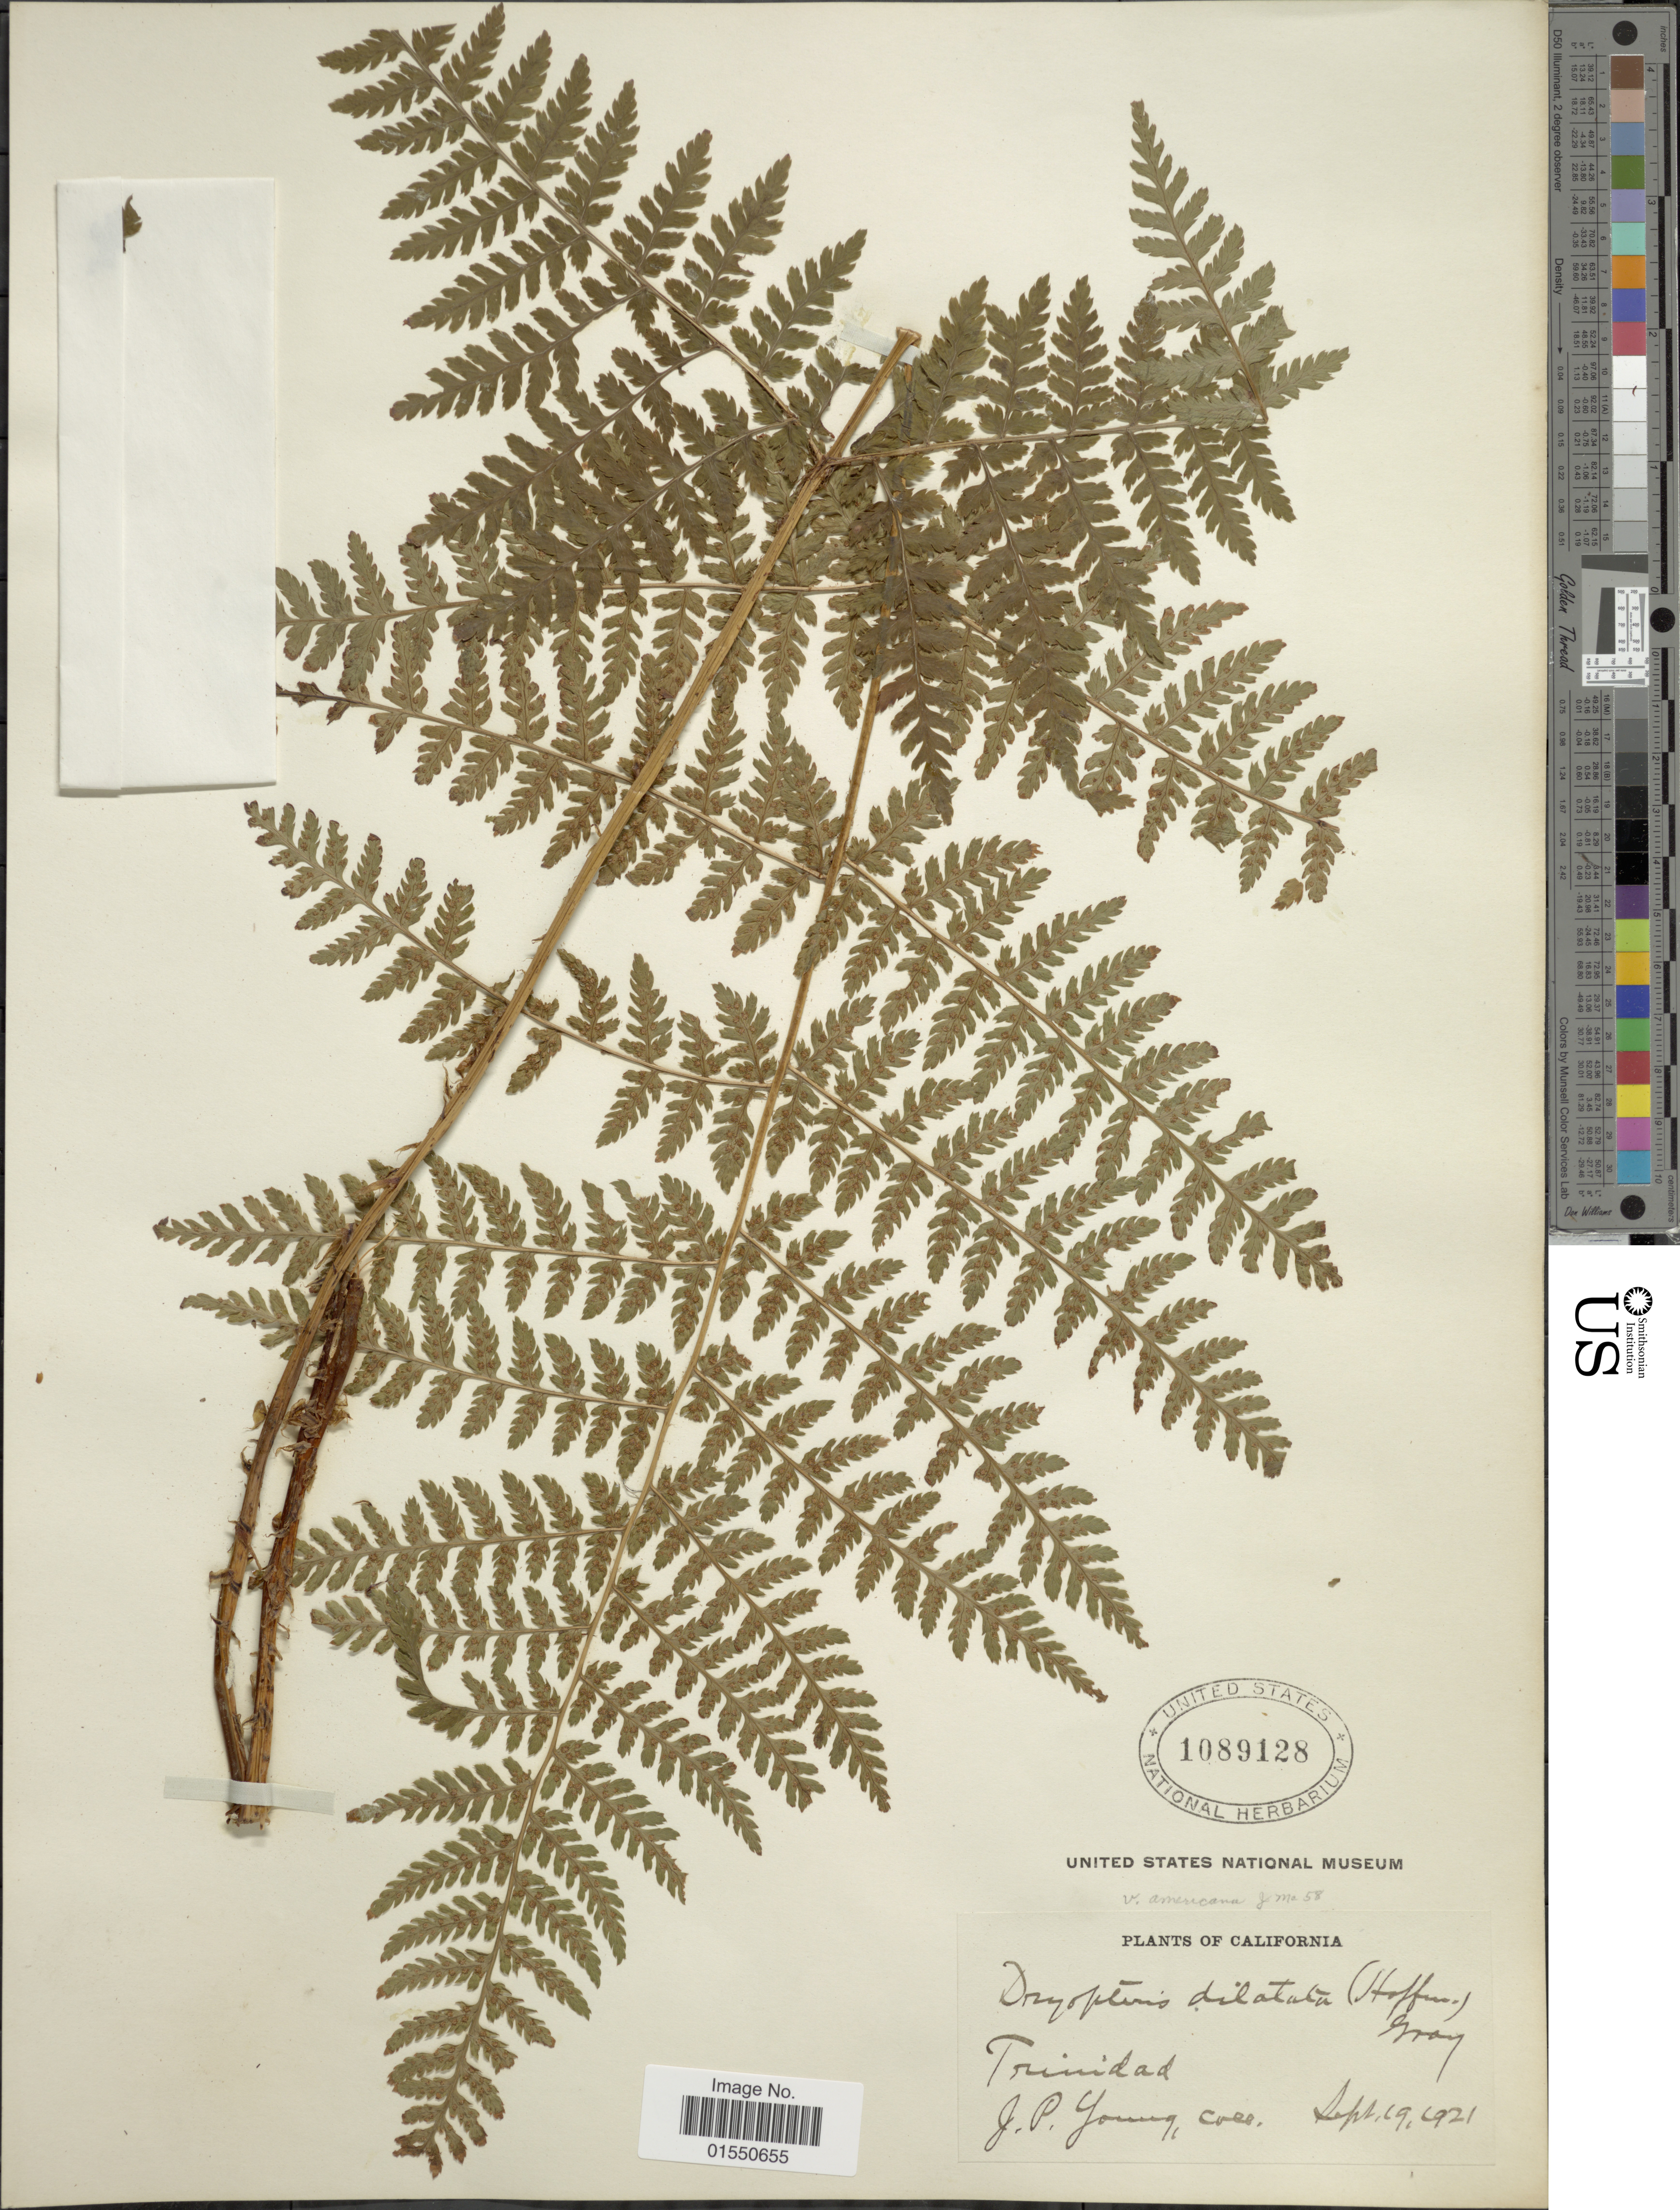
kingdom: Plantae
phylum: Tracheophyta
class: Polypodiopsida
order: Polypodiales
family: Dryopteridaceae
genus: Dryopteris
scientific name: Dryopteris expansa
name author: (C. Presl) Fraser-Jenk. & Jermy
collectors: J. P. Young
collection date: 1921-04-19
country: United States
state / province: California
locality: Trinidad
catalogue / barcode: US 1089128